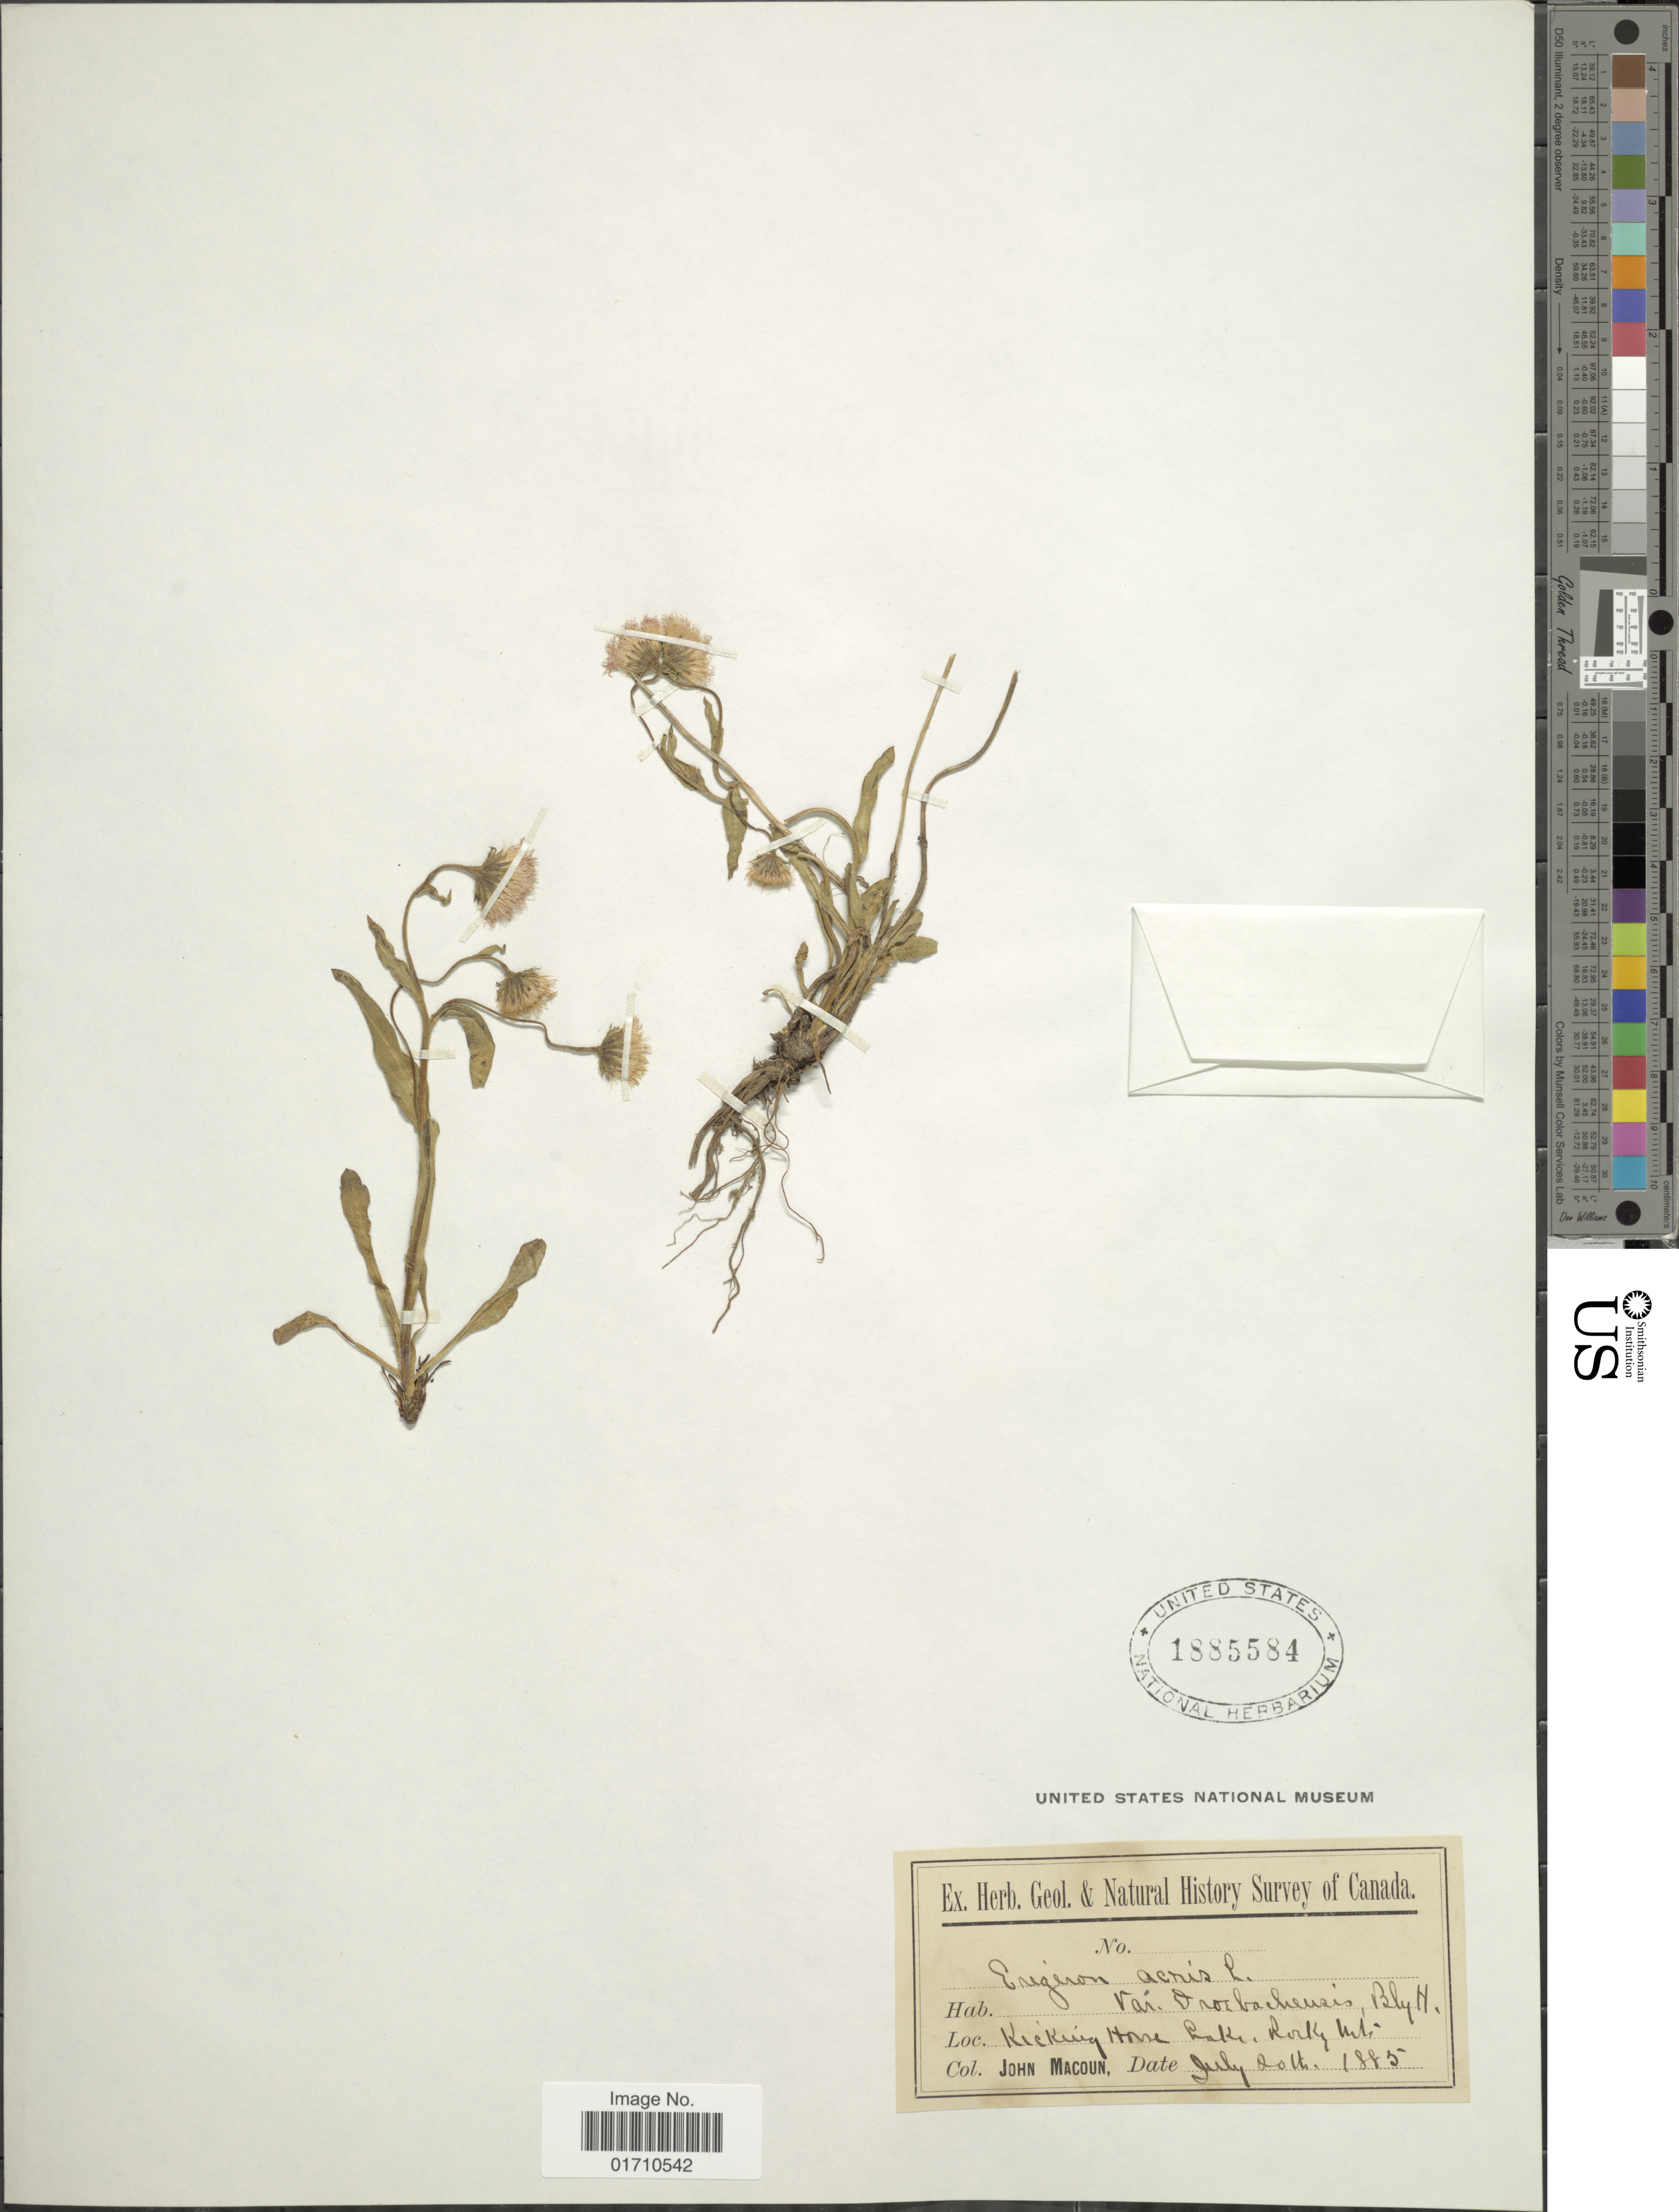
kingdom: Plantae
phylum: Tracheophyta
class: Magnoliopsida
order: Asterales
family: Asteraceae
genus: Erigeron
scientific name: Erigeron acris var. debilis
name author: A. Gray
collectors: J. Macoun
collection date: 1885-07-20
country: Canada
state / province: British Columbia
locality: Kicking Horse Lake, Rocky Mts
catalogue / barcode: US 1885584